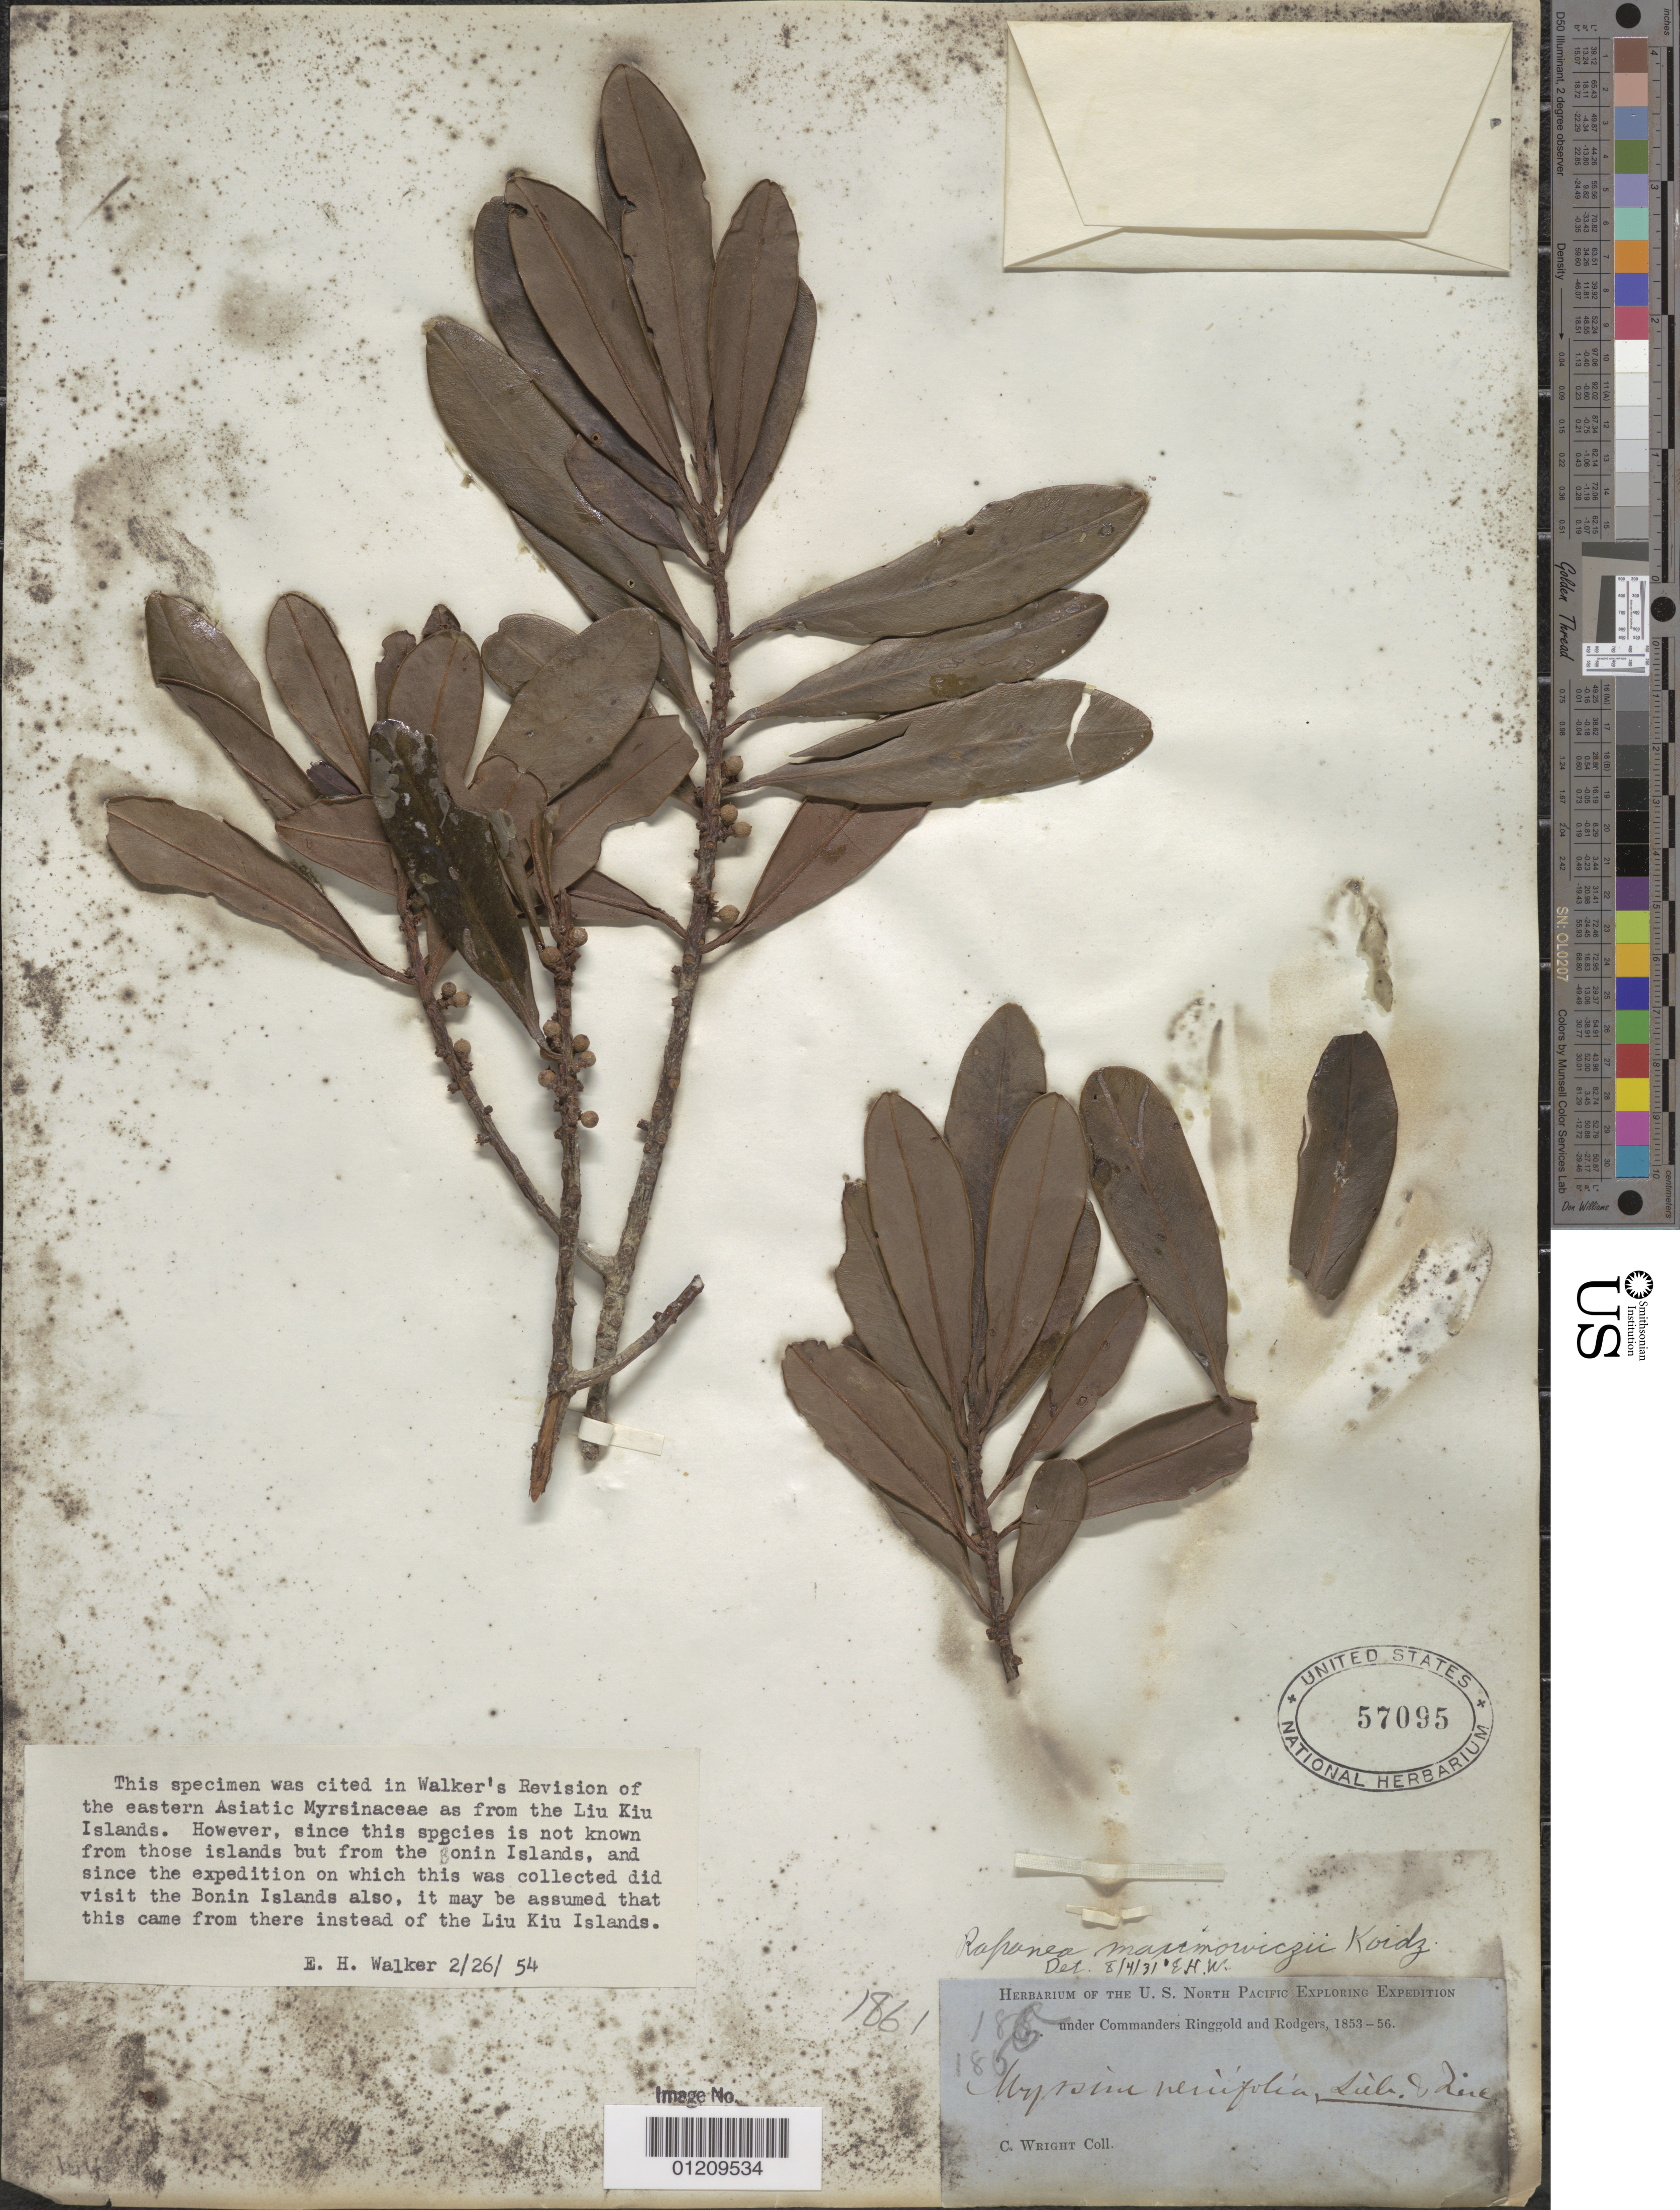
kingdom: Plantae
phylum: Tracheophyta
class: Magnoliopsida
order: Ericales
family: Primulaceae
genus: Rapanea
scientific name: Rapanea maximowiczii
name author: Koidz.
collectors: C. Wright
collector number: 186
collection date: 1853/1856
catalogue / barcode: US 57095